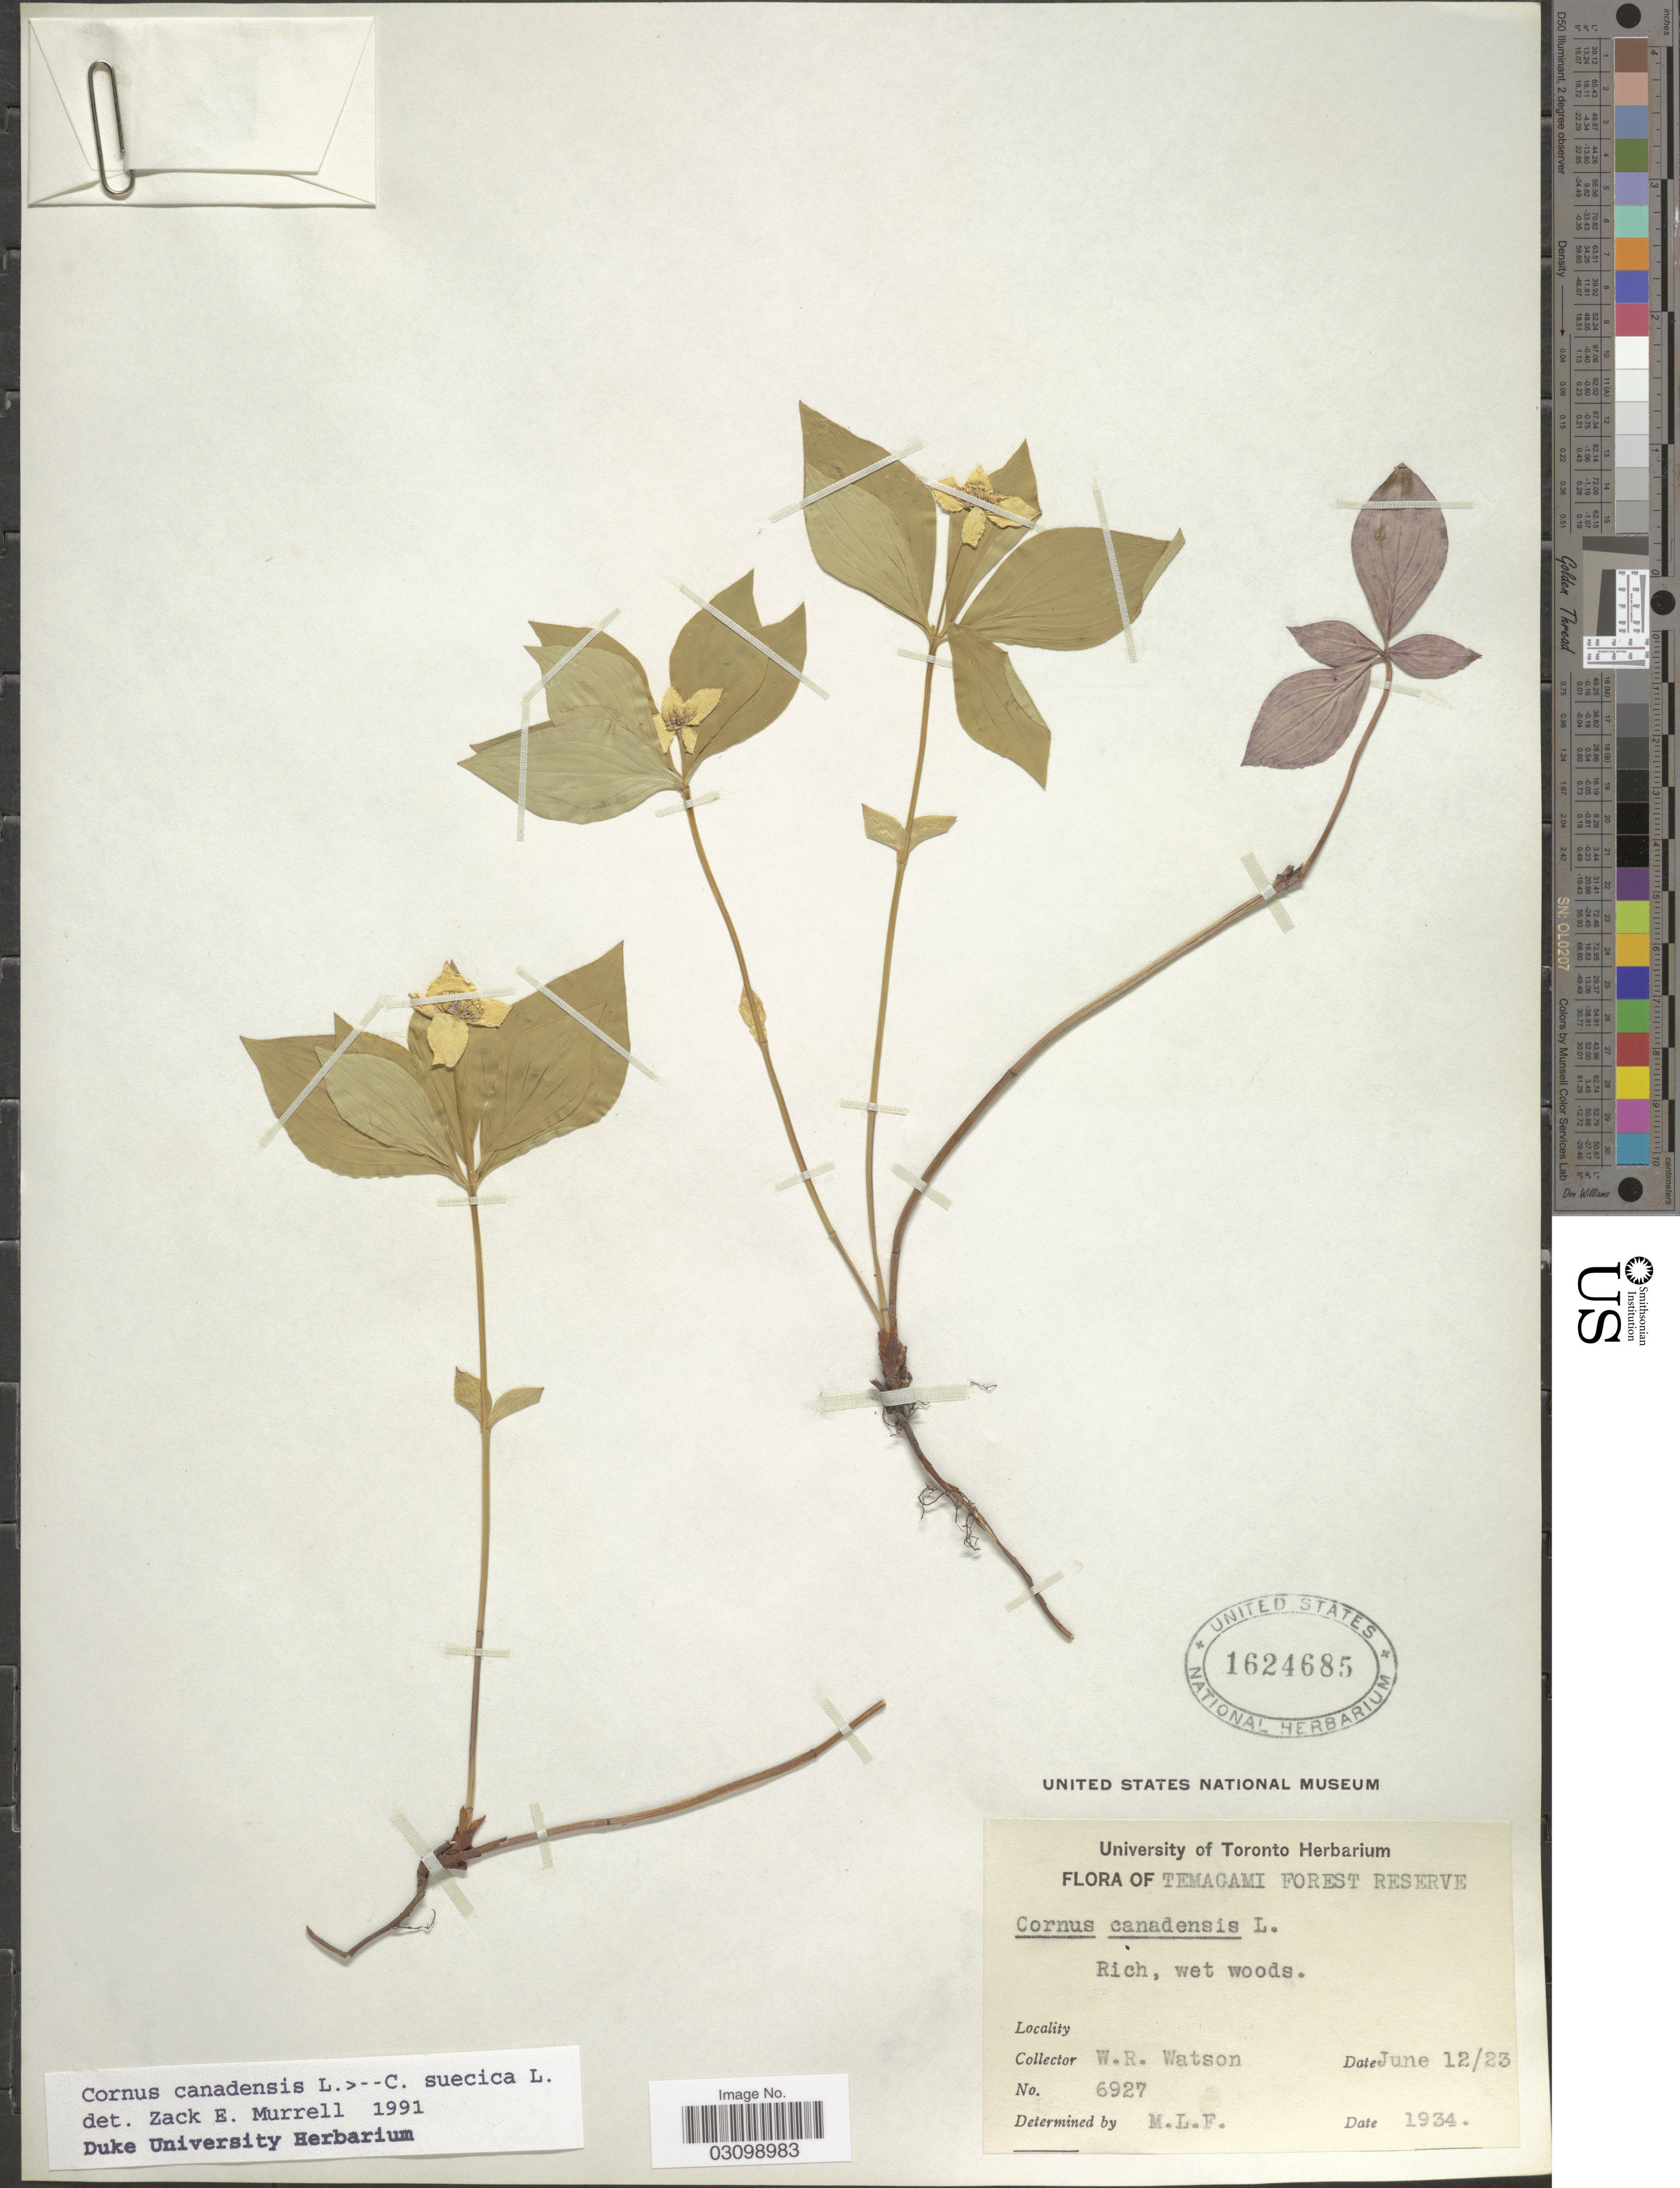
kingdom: Plantae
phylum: Tracheophyta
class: Magnoliopsida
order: Cornales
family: Cornaceae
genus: Cornus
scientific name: Cornus sp.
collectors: W. R. Watson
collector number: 6927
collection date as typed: Transcribed d/m/y: 12/6/23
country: Canada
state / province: Ontario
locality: Temagami Forest Reserve.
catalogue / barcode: US 1624685